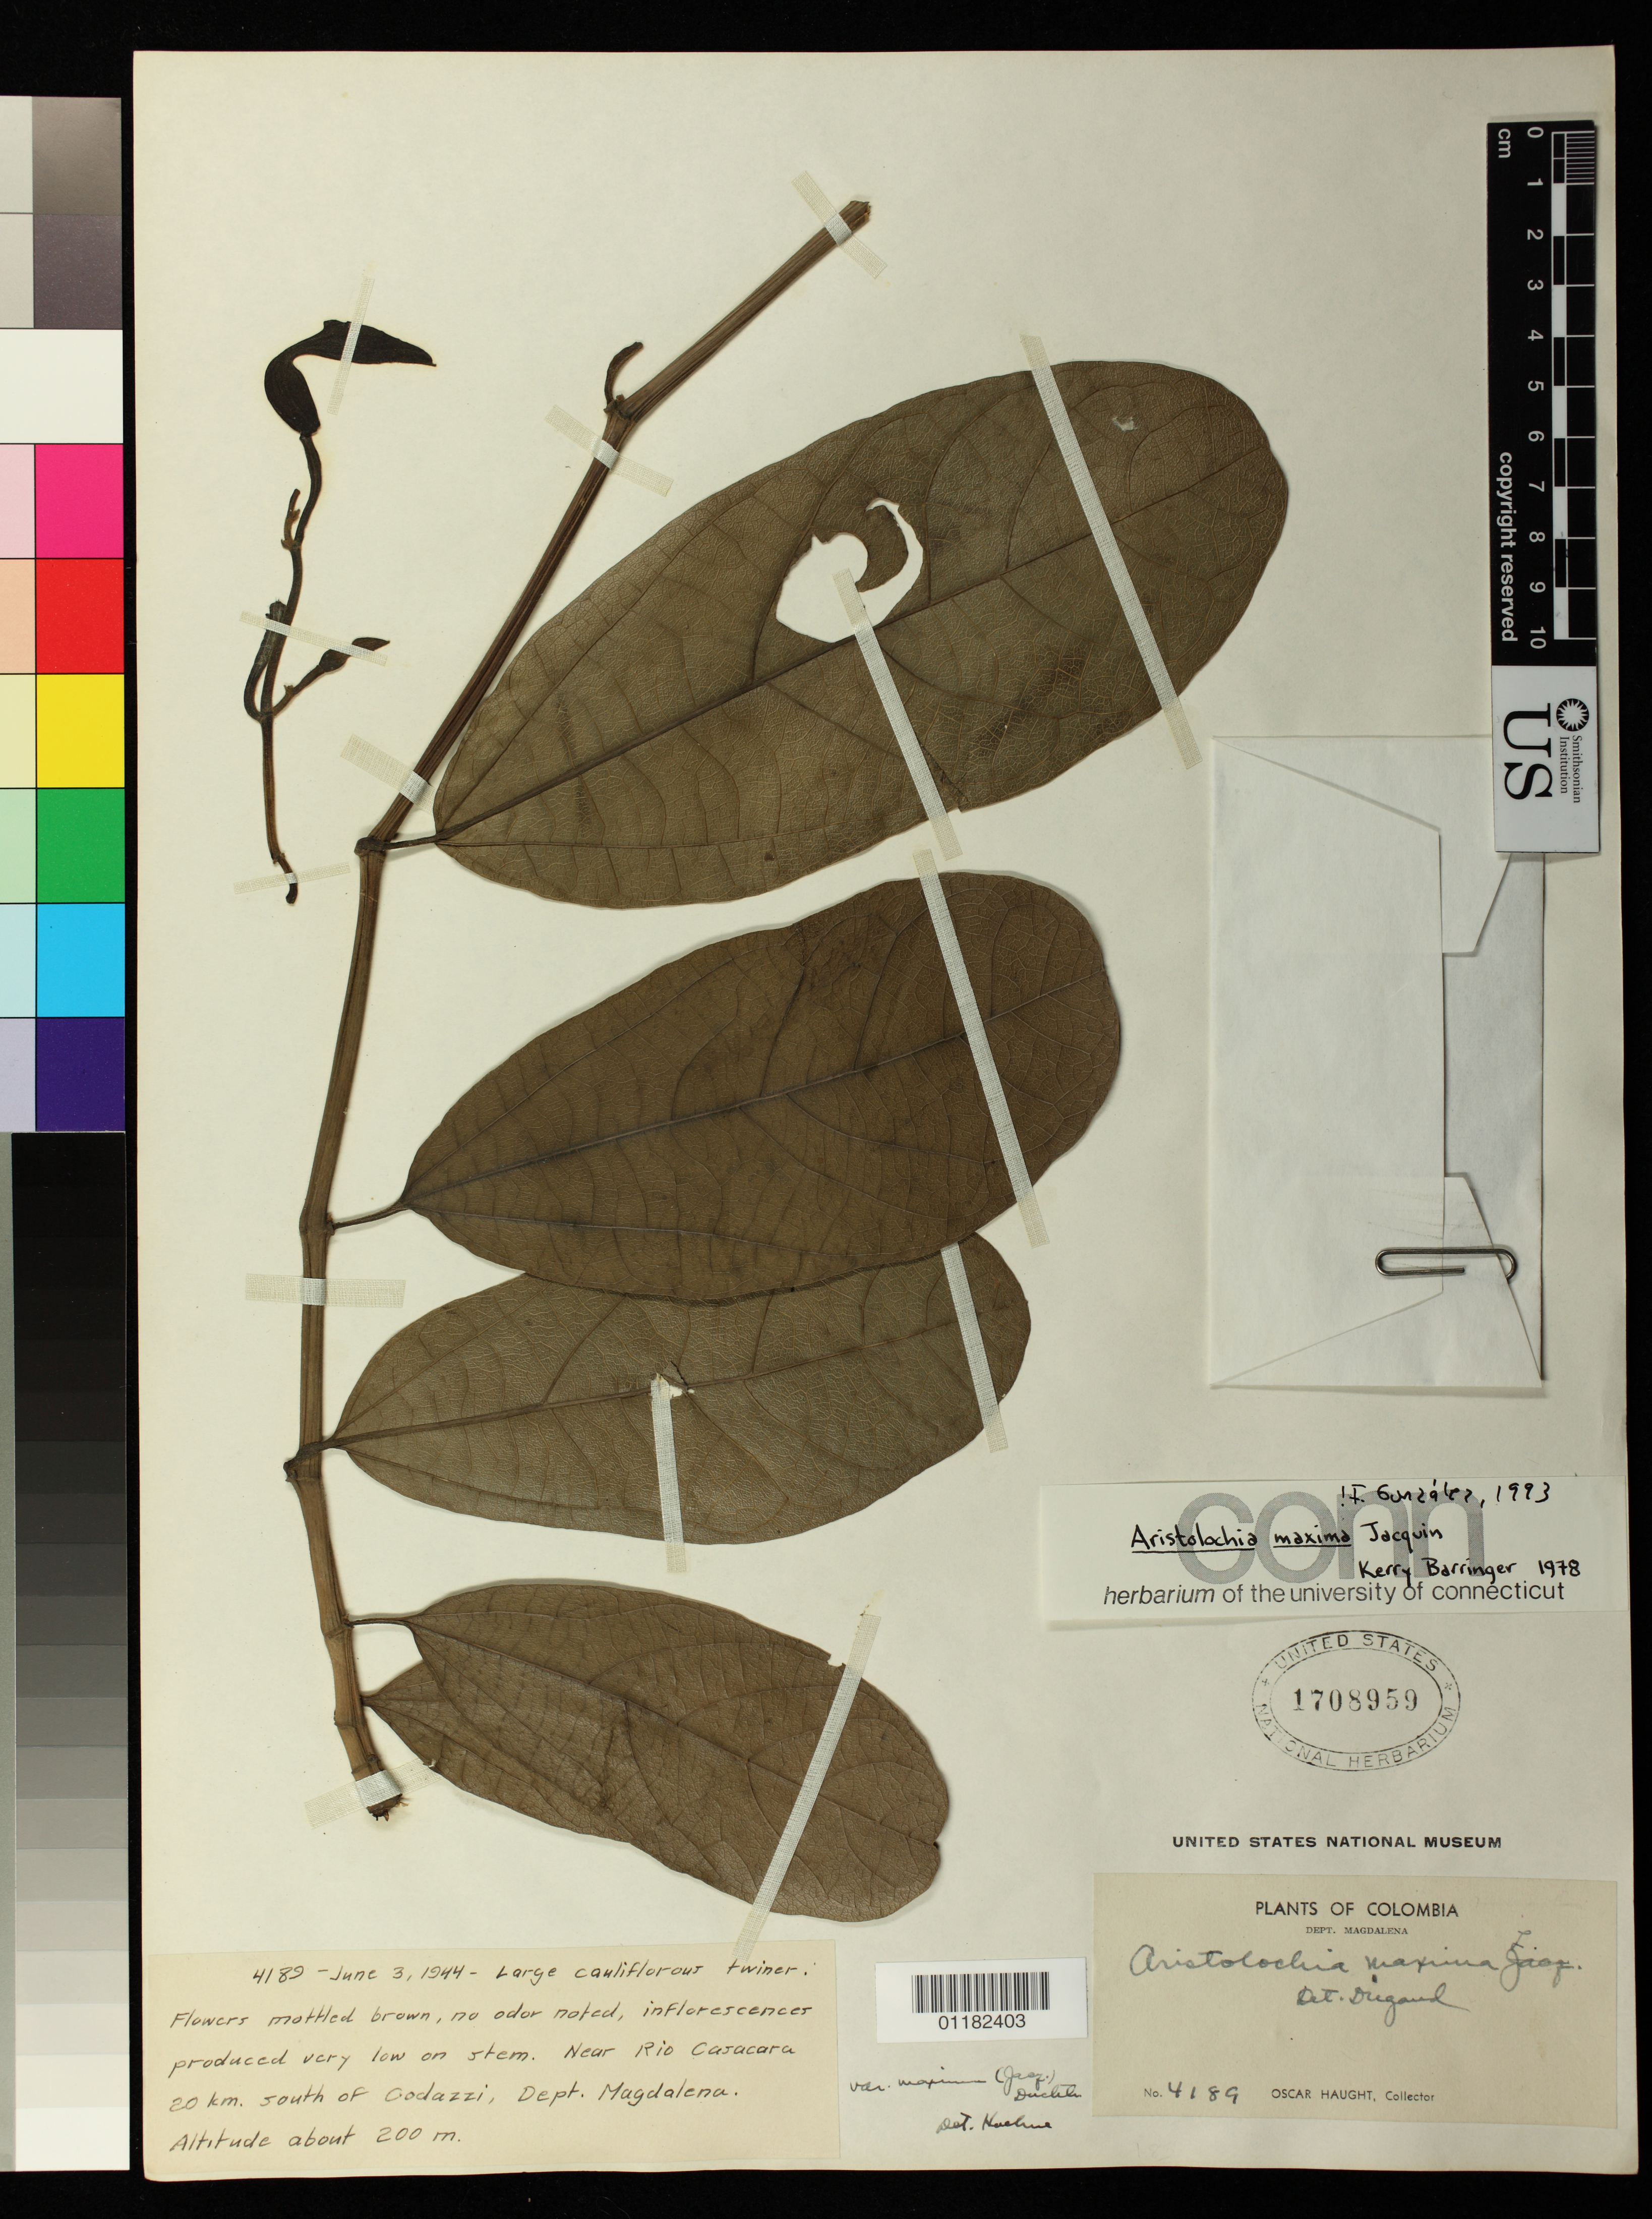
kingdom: Plantae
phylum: Tracheophyta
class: Magnoliopsida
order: Piperales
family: Aristolochiaceae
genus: Aristolochia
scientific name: Aristolochia maxima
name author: Jacq.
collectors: O. L. Haught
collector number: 4189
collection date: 1944-06-03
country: Colombia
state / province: Magdalena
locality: near Rio Casacará, 20 km. south of Codazzi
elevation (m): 200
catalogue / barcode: US 1708959